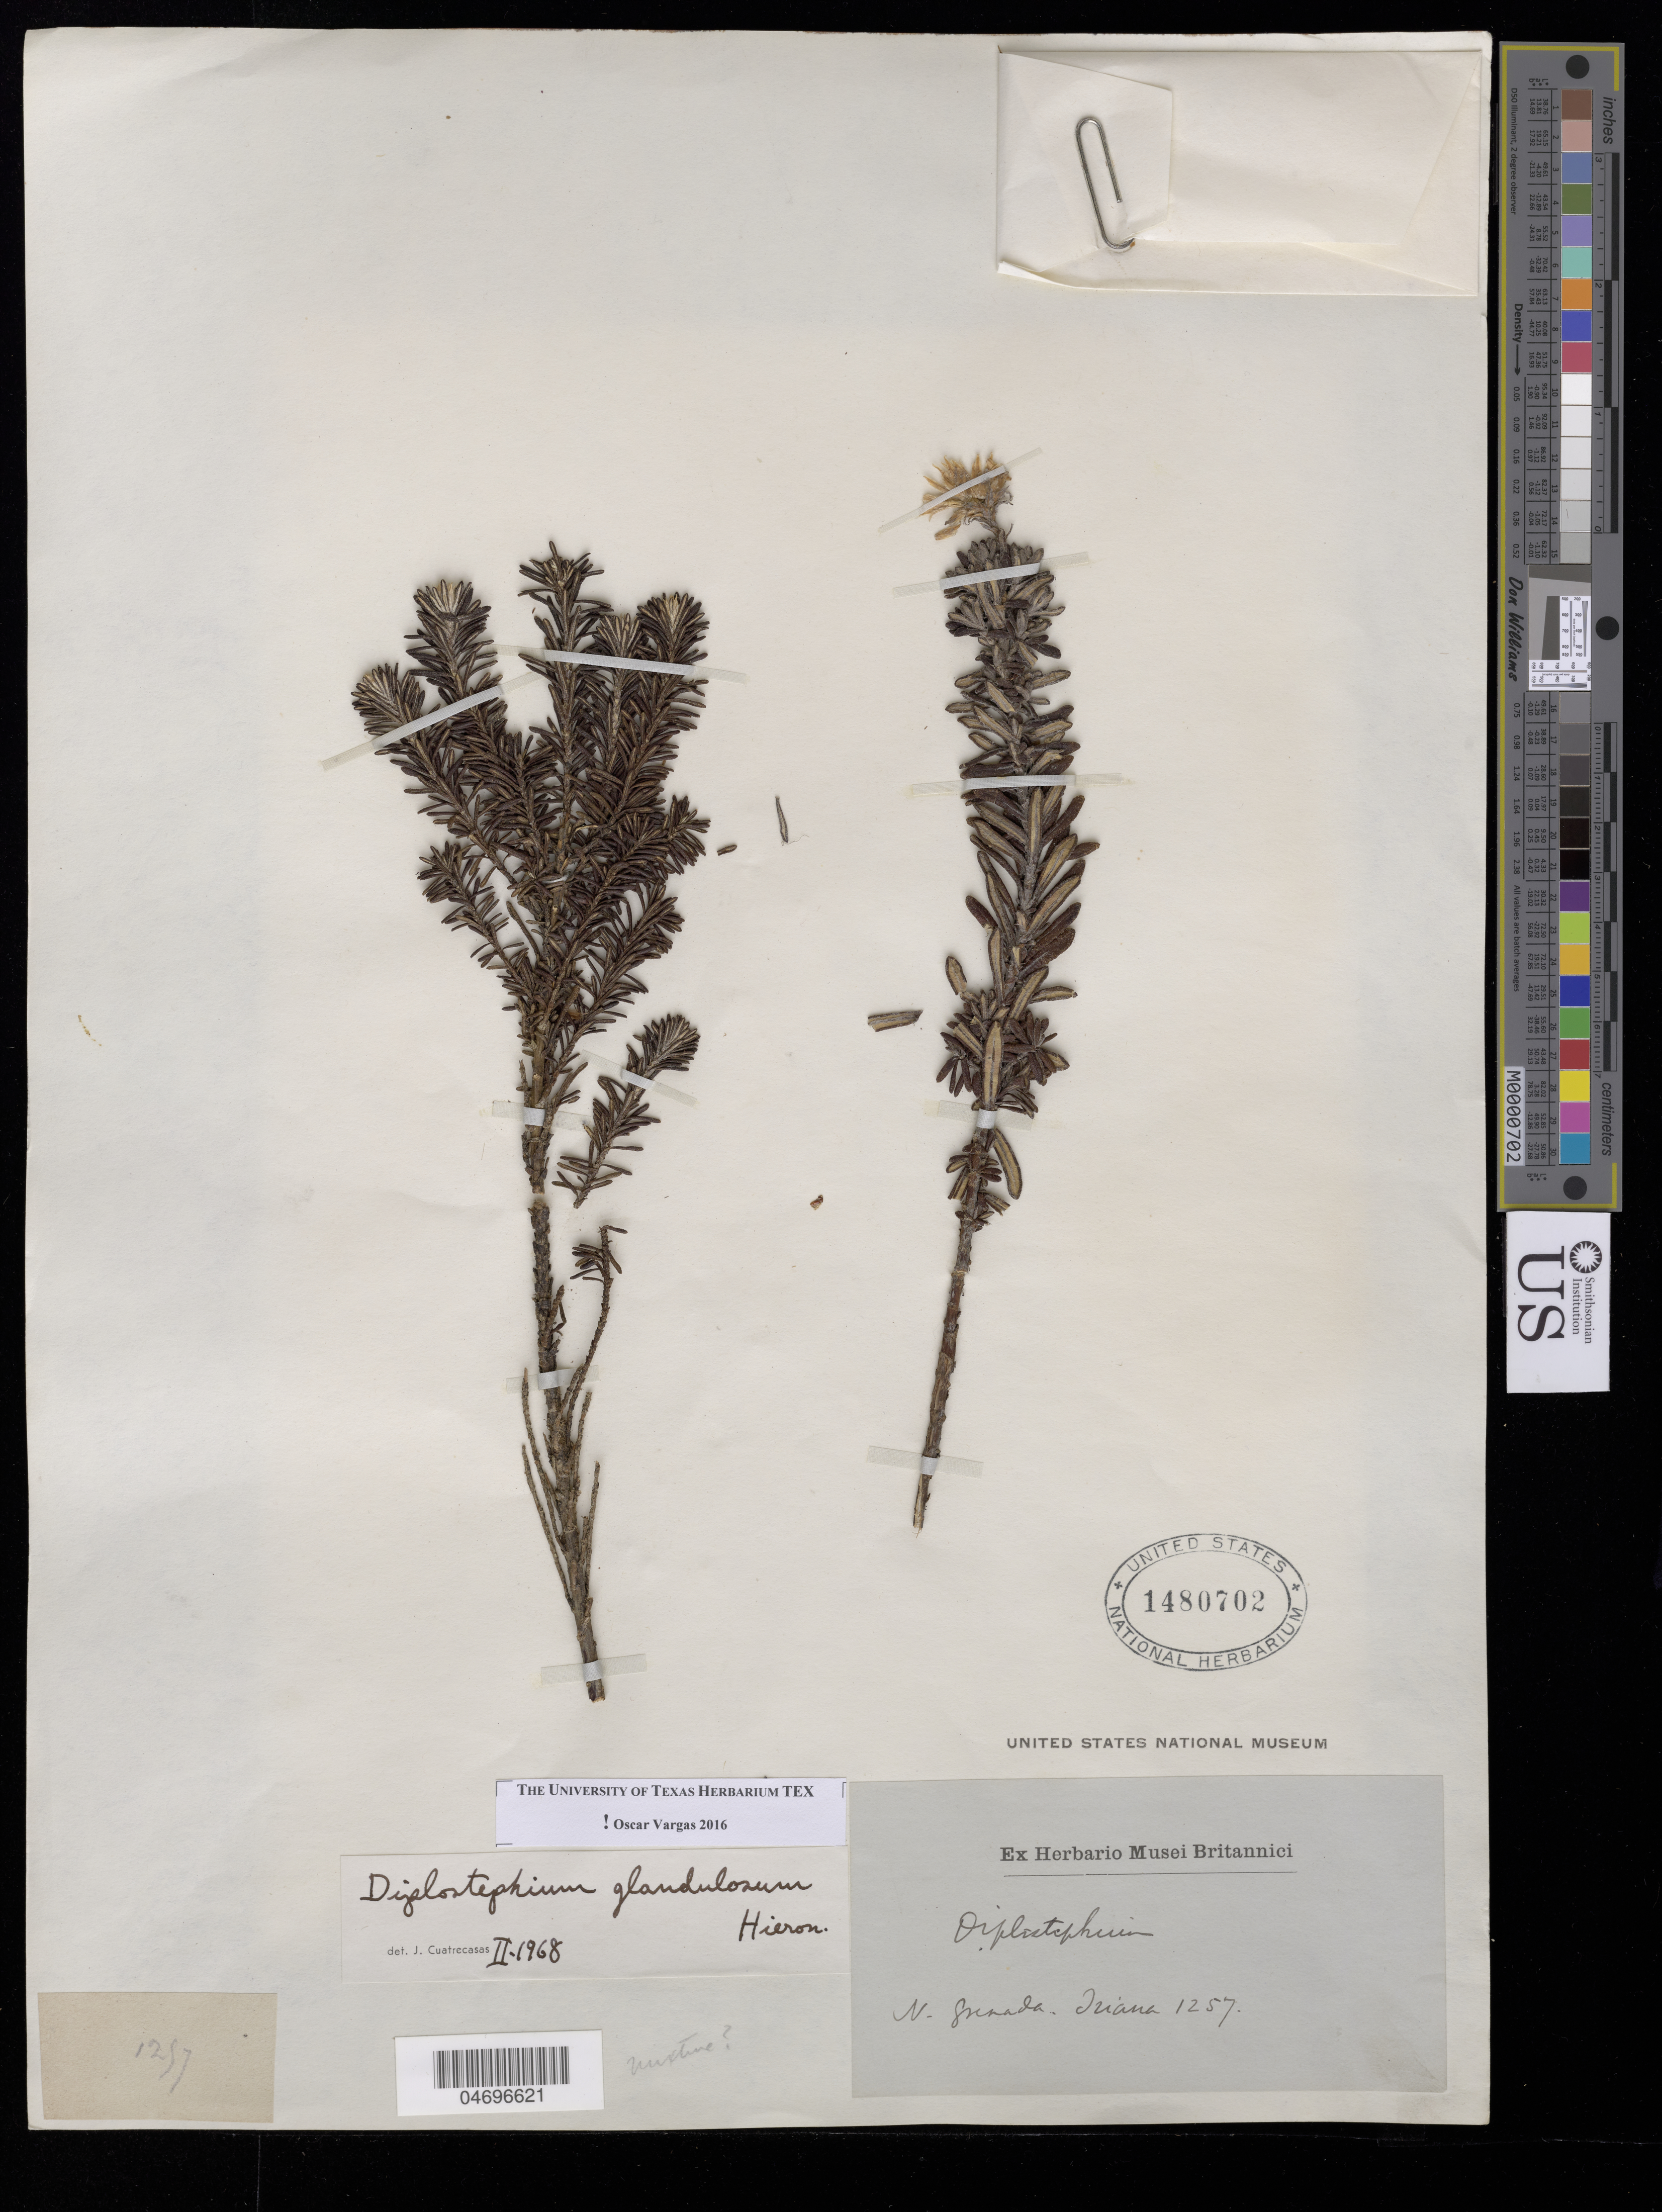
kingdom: Plantae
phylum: Tracheophyta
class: Magnoliopsida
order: Asterales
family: Asteraceae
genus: Diplostephium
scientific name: Diplostephium glandulosum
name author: Hieron.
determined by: Vargas, Oscar M.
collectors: Triana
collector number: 1257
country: Grenada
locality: N. Grenada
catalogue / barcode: US 1480702